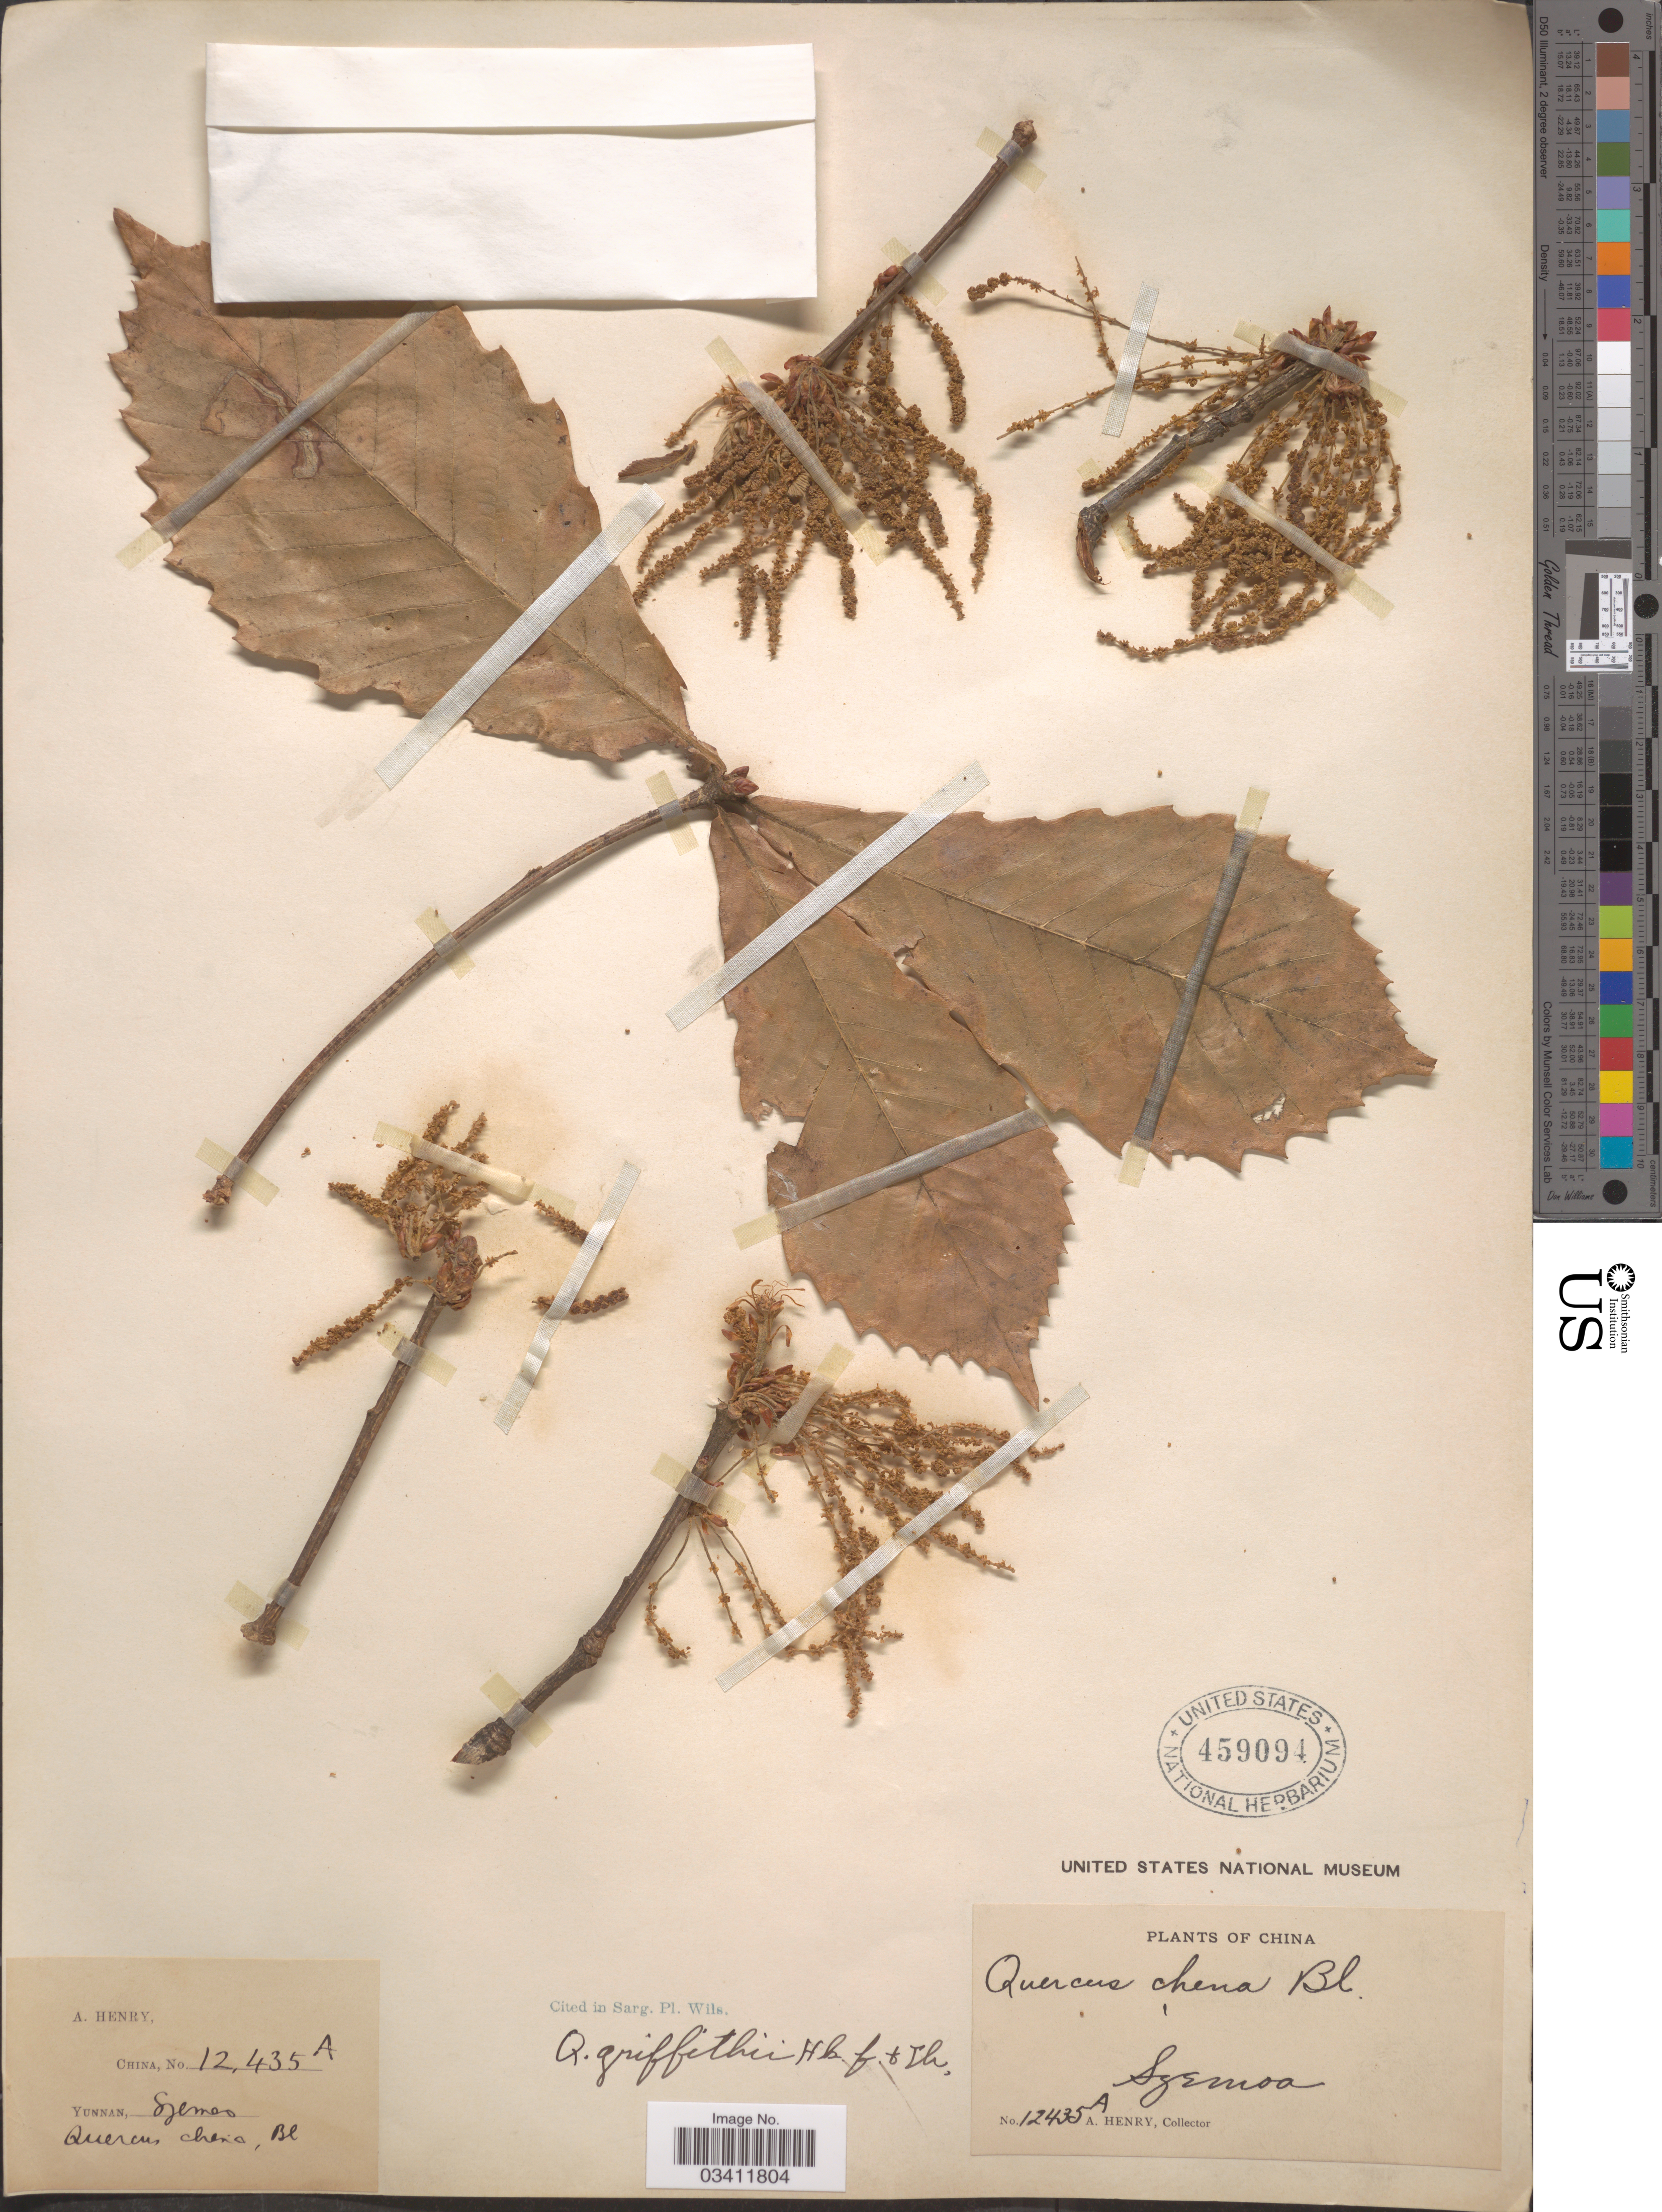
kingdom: Plantae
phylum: Tracheophyta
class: Magnoliopsida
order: Fagales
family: Fagaceae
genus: Quercus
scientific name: Quercus griffithii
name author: Hook. f. & Thomson ex Miq.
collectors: A. Henry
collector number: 12435 A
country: China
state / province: Yunnan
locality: Szemao.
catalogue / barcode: US 459094